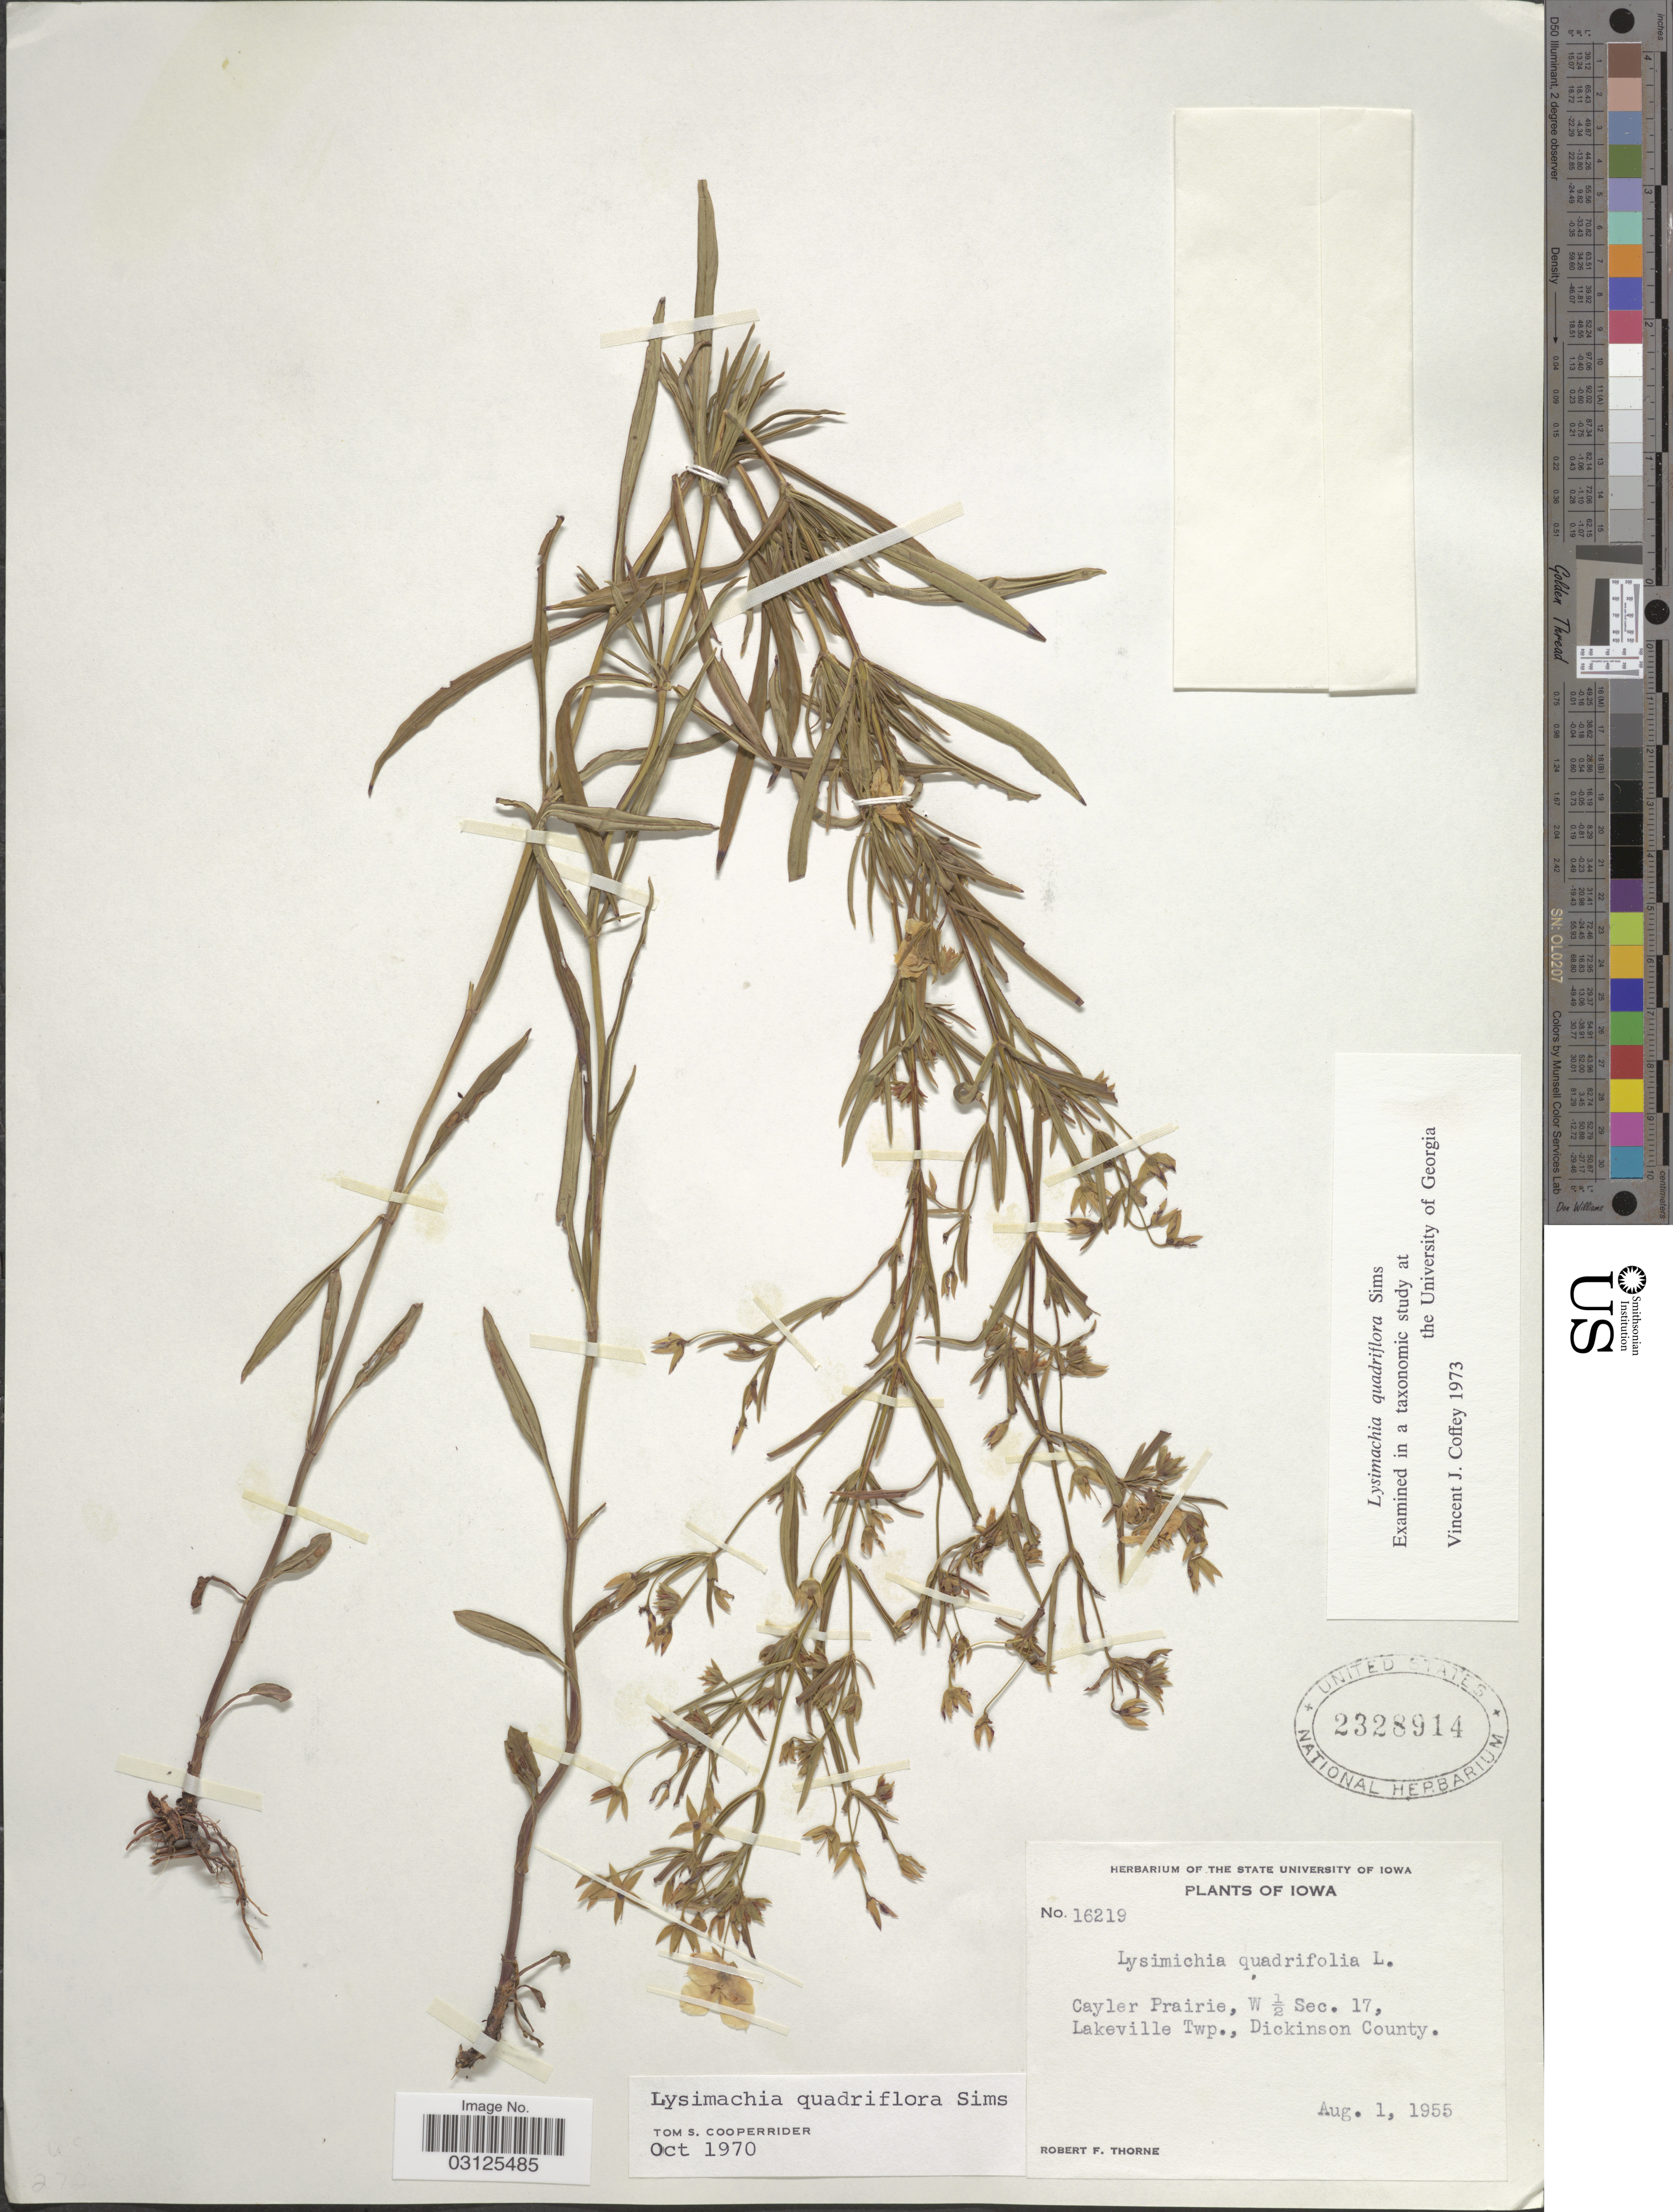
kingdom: Plantae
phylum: Tracheophyta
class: Magnoliopsida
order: Ericales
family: Primulaceae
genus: Steironema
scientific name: Steironema quadriflorum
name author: (Sims) Hitchc.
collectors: R. F. Thorne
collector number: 16219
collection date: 1955-08-01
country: United States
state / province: Iowa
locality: Cayler Prairie, W ½ Sec. 17, Lakeville Twp., Dickinson County.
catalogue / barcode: US 2328914